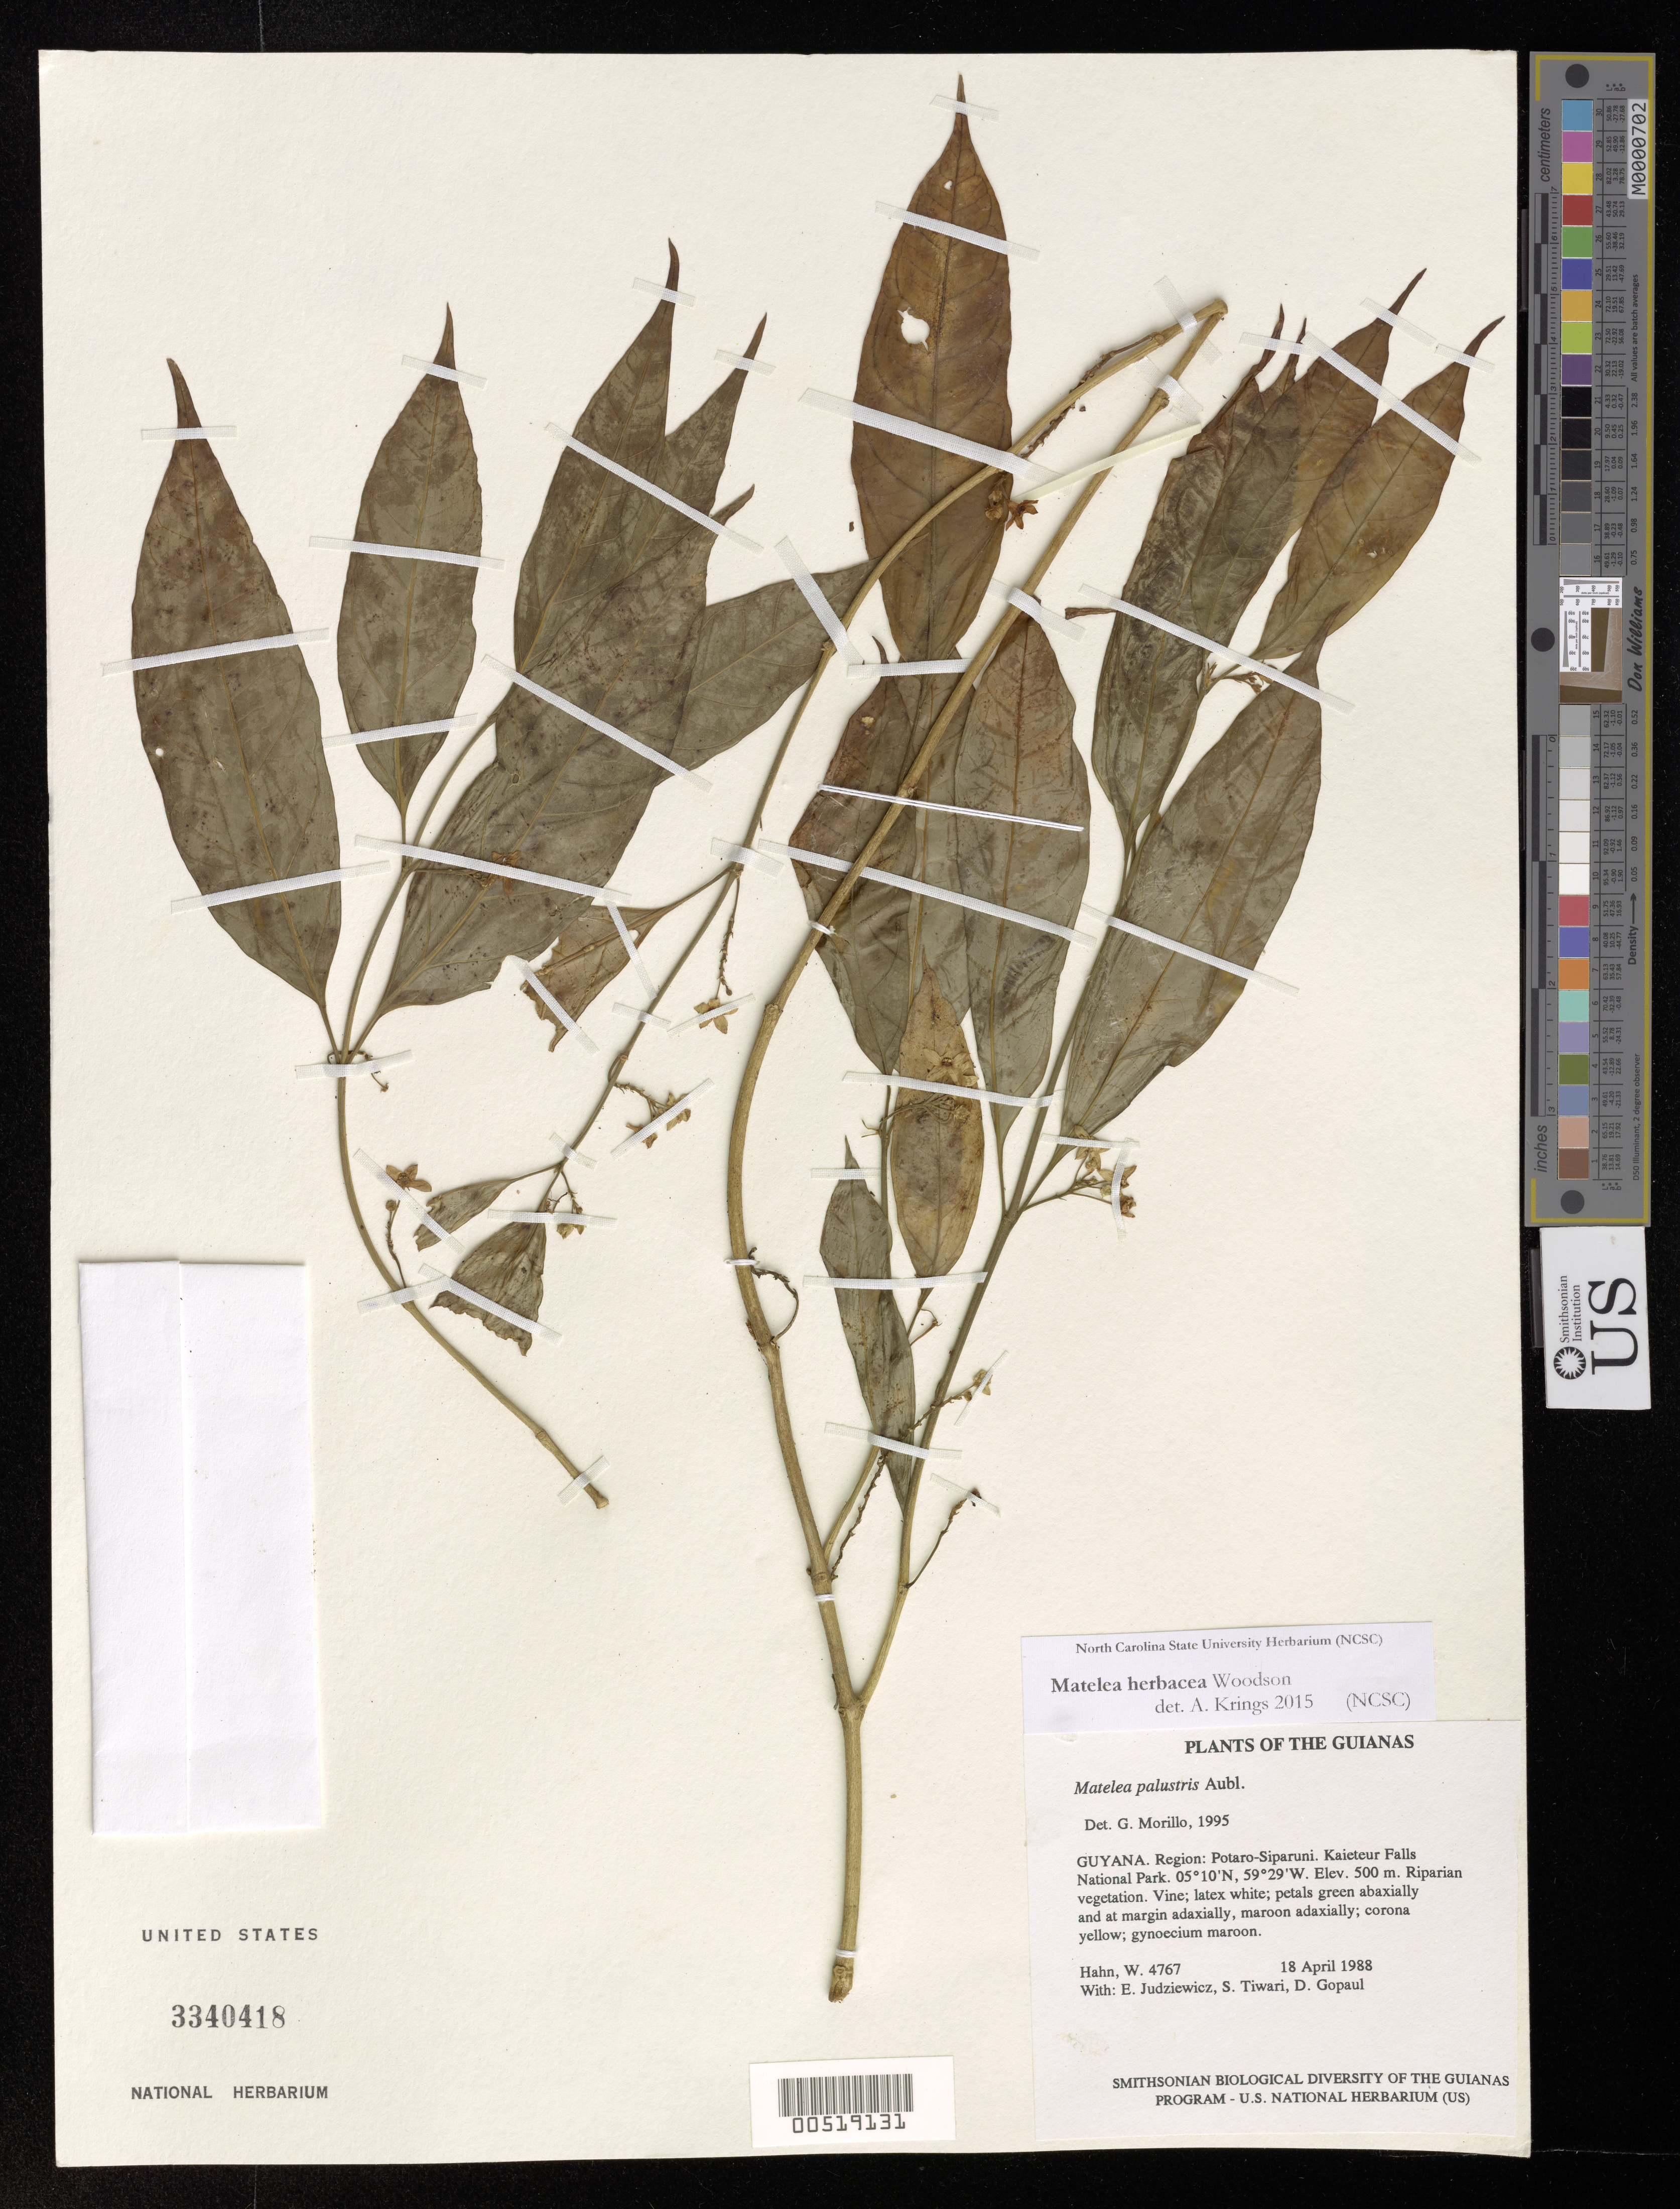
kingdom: Plantae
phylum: Tracheophyta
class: Magnoliopsida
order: Gentianales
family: Apocynaceae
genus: Matelea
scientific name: Matelea herbacea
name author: Woodson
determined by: Krings, A.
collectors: W. Hahn, E. J. Judziewicz, S. Tiwari & D. Gopaul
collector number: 4767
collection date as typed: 18 April 1988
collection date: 1988-04-18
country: Guyana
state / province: Potaro-Siparuni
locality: Kaieteur Falls National Park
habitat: Riparian vegetation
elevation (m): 500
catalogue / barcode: US 3340418